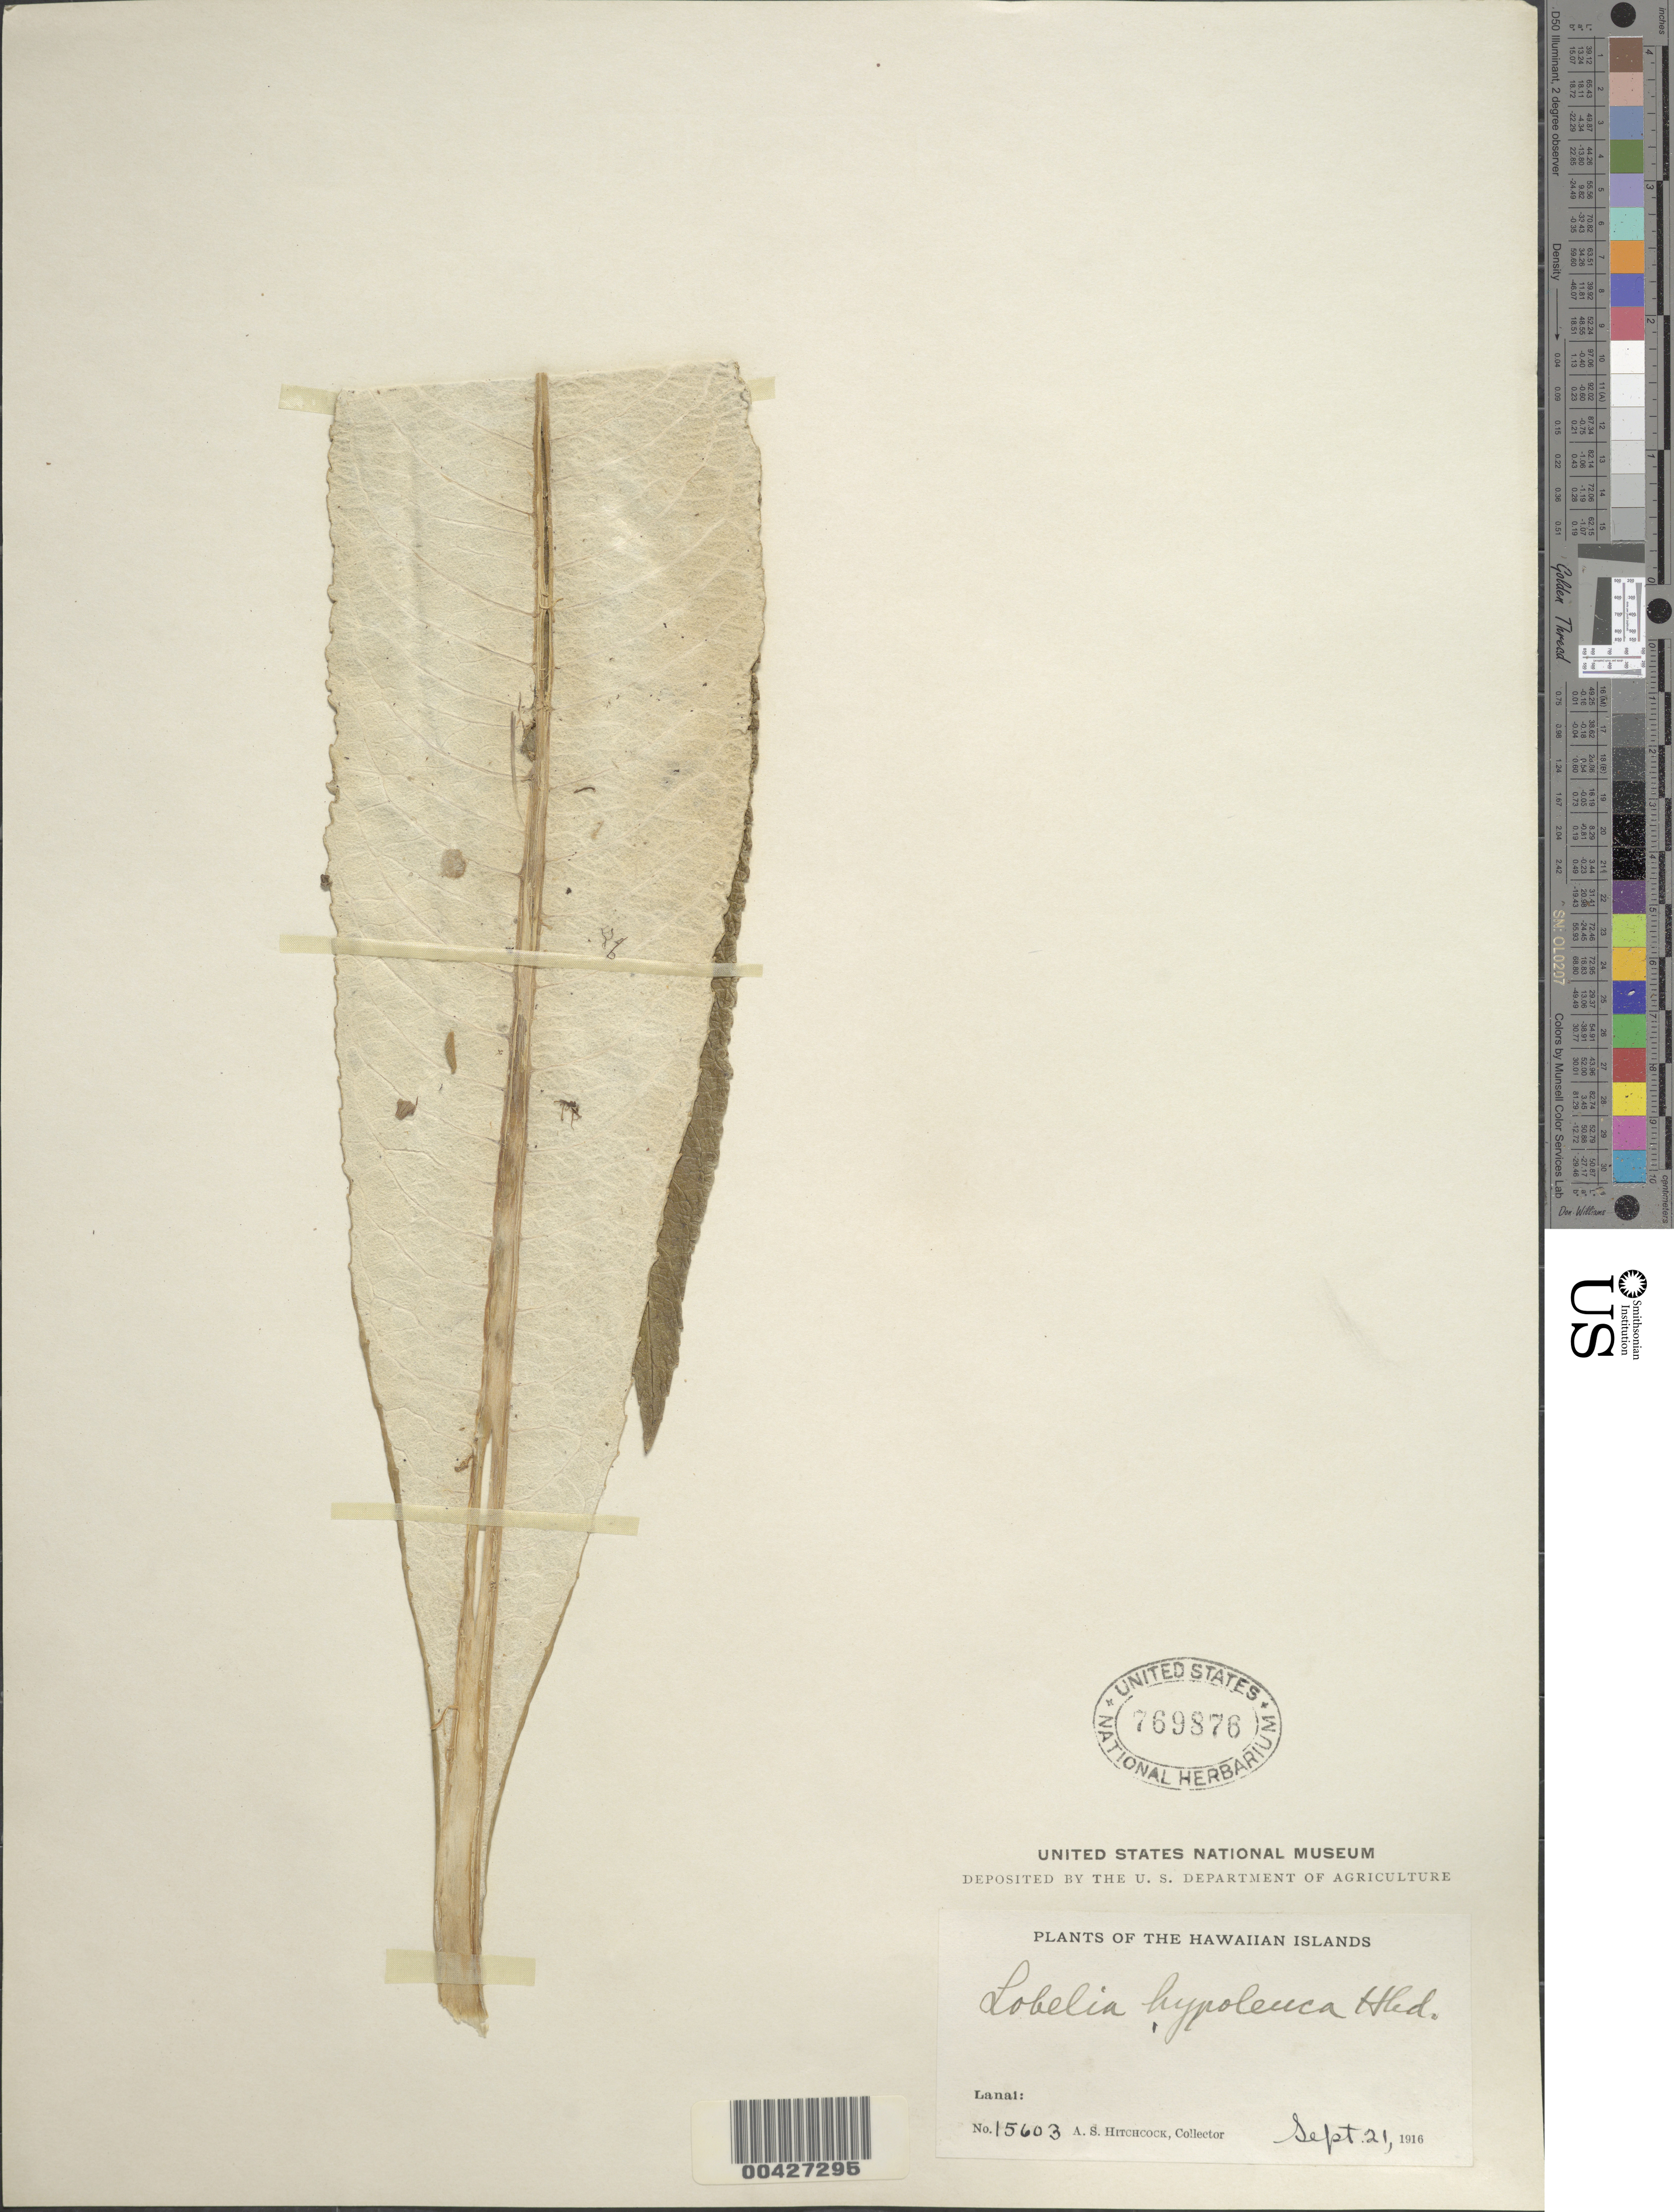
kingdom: Plantae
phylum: Tracheophyta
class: Magnoliopsida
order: Asterales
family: Campanulaceae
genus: Lobelia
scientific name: Lobelia hypoleuca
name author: Hillebr.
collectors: A. S. Hitchcock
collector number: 15603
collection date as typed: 21 Sep 1916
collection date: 1916-09-21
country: United States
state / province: Hawaii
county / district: Maui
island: Lana'i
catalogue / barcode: US 769876